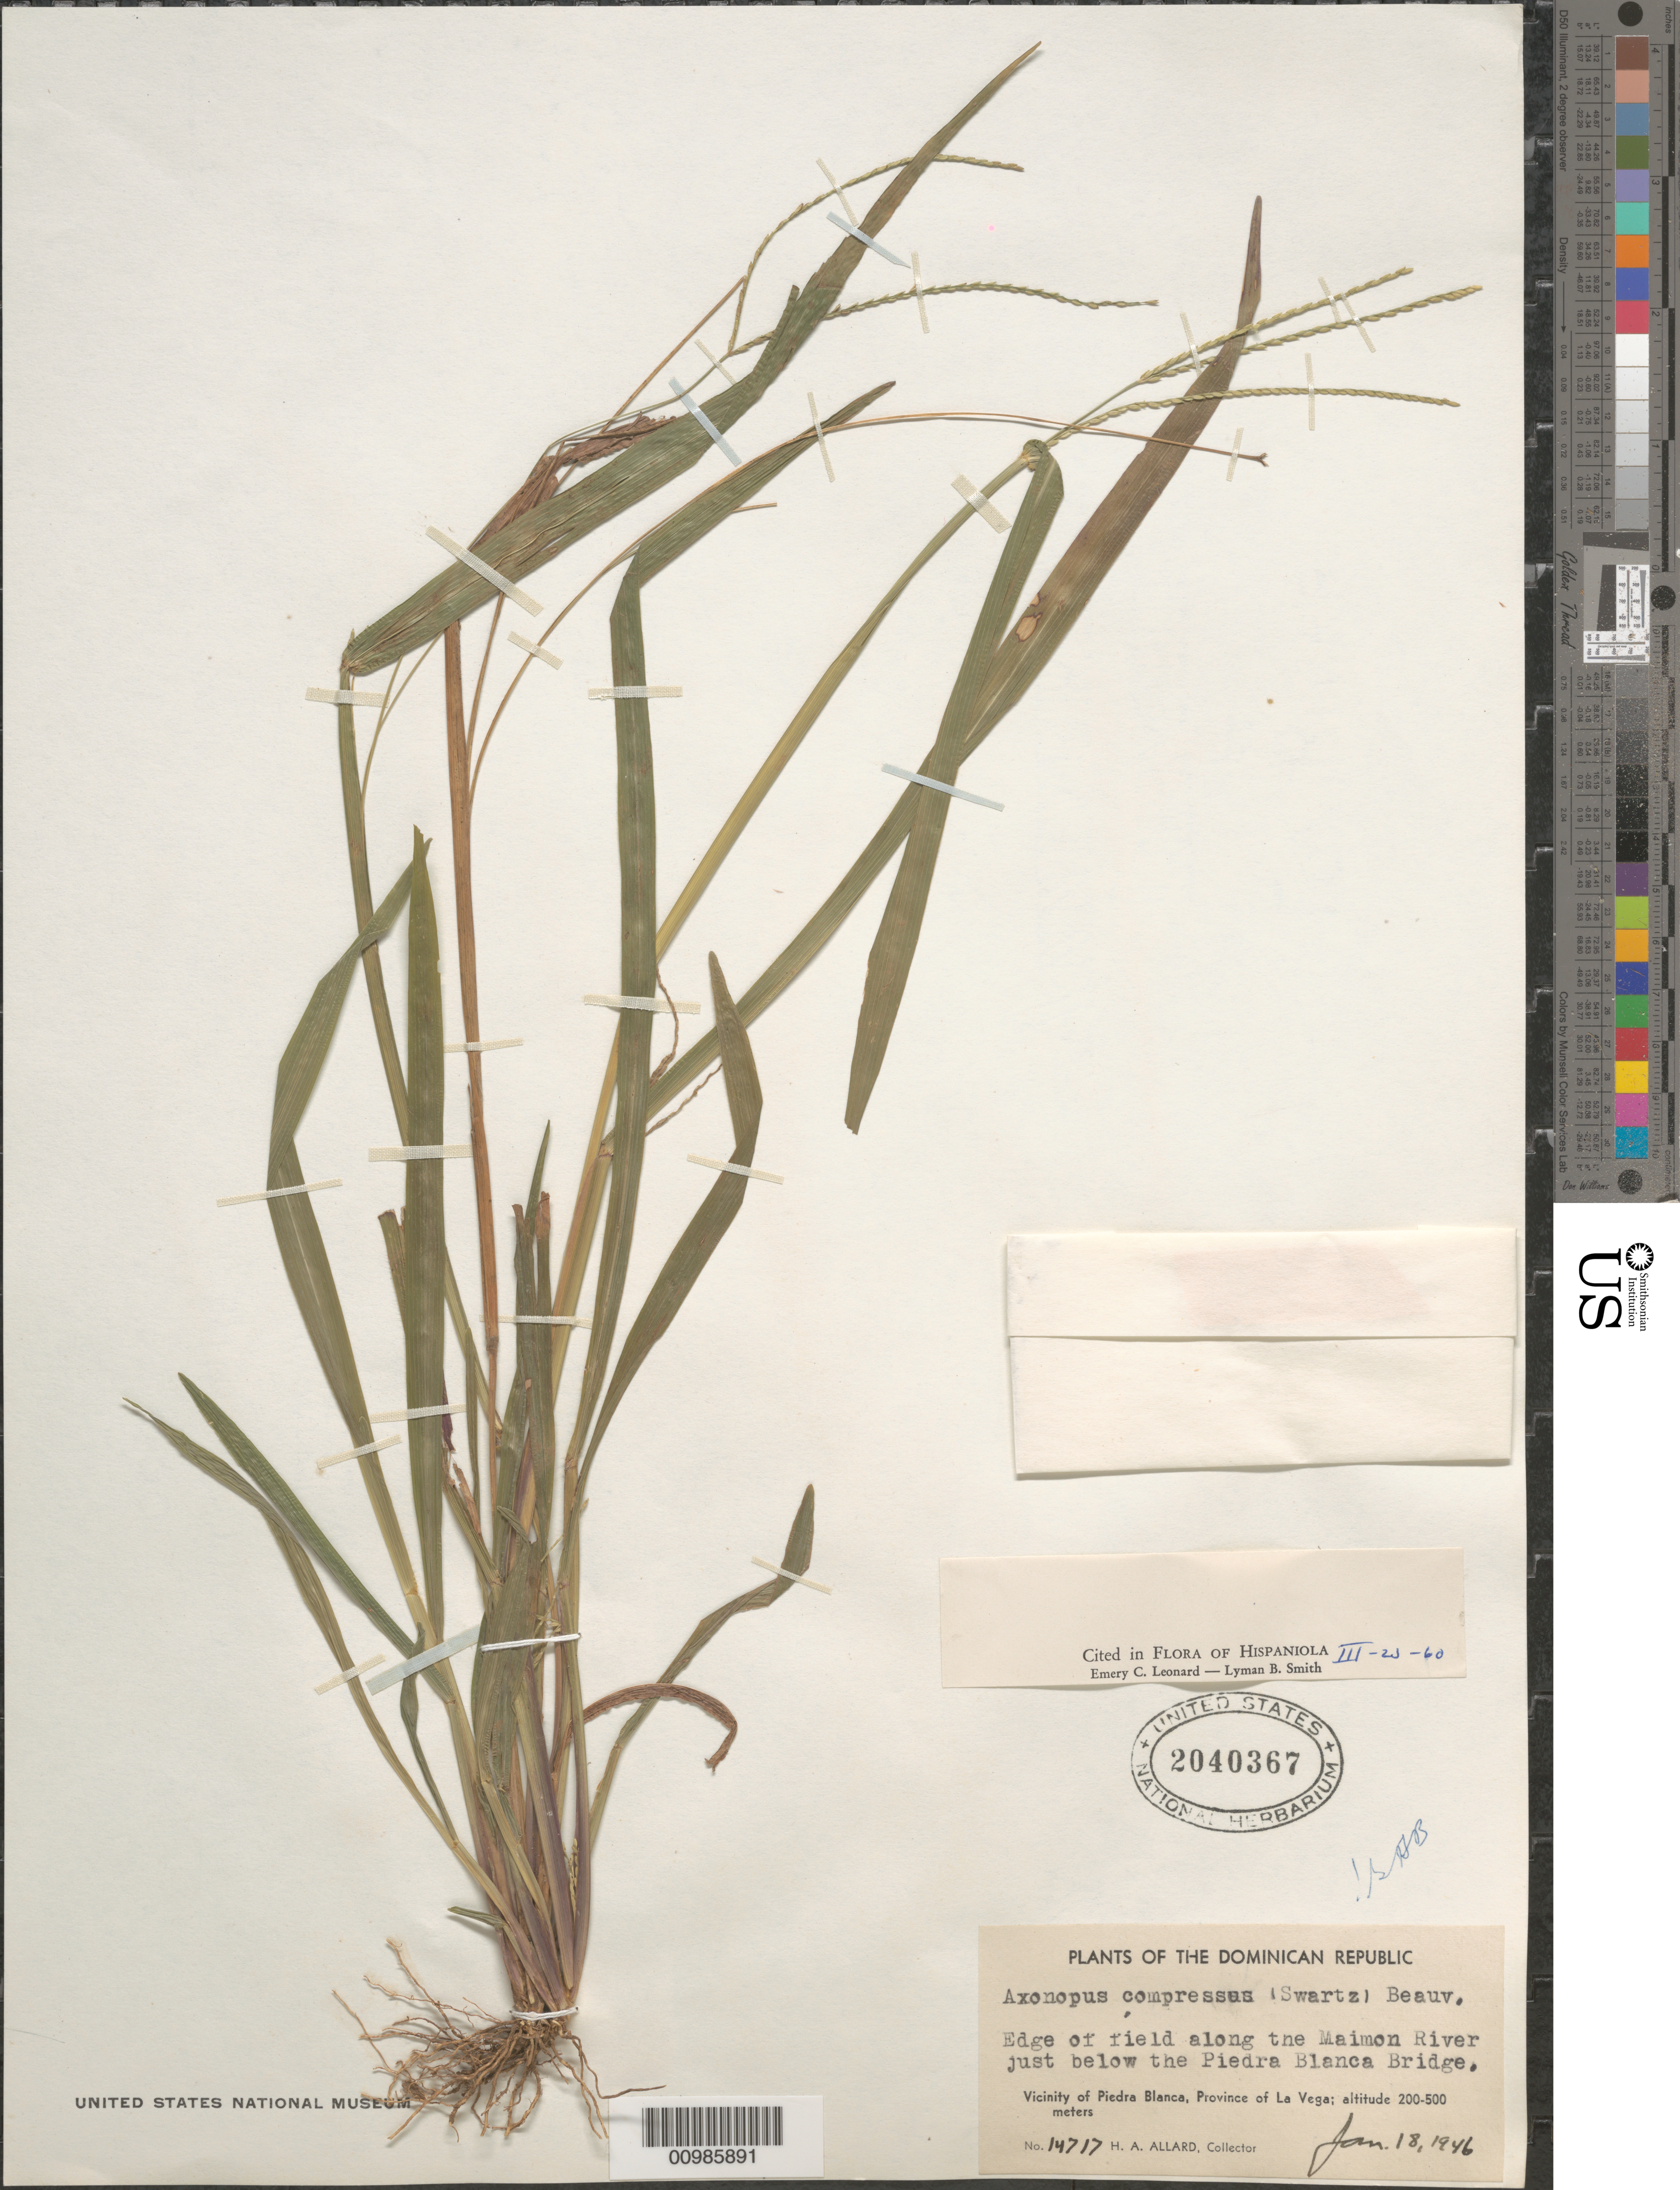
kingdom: Plantae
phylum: Tracheophyta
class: Liliopsida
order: Poales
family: Poaceae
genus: Axonopus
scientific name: Axonopus compressus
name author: (Sw.) P. Beauv.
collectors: H. A. Allard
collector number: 14717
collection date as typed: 18 Jan 1946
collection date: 1946-01-18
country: Dominican Republic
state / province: La Vega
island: Hispaniola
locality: Vicinity of Piedra Blanca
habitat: edge of field along river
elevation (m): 200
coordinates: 0 N, 0 E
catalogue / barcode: US 2040367